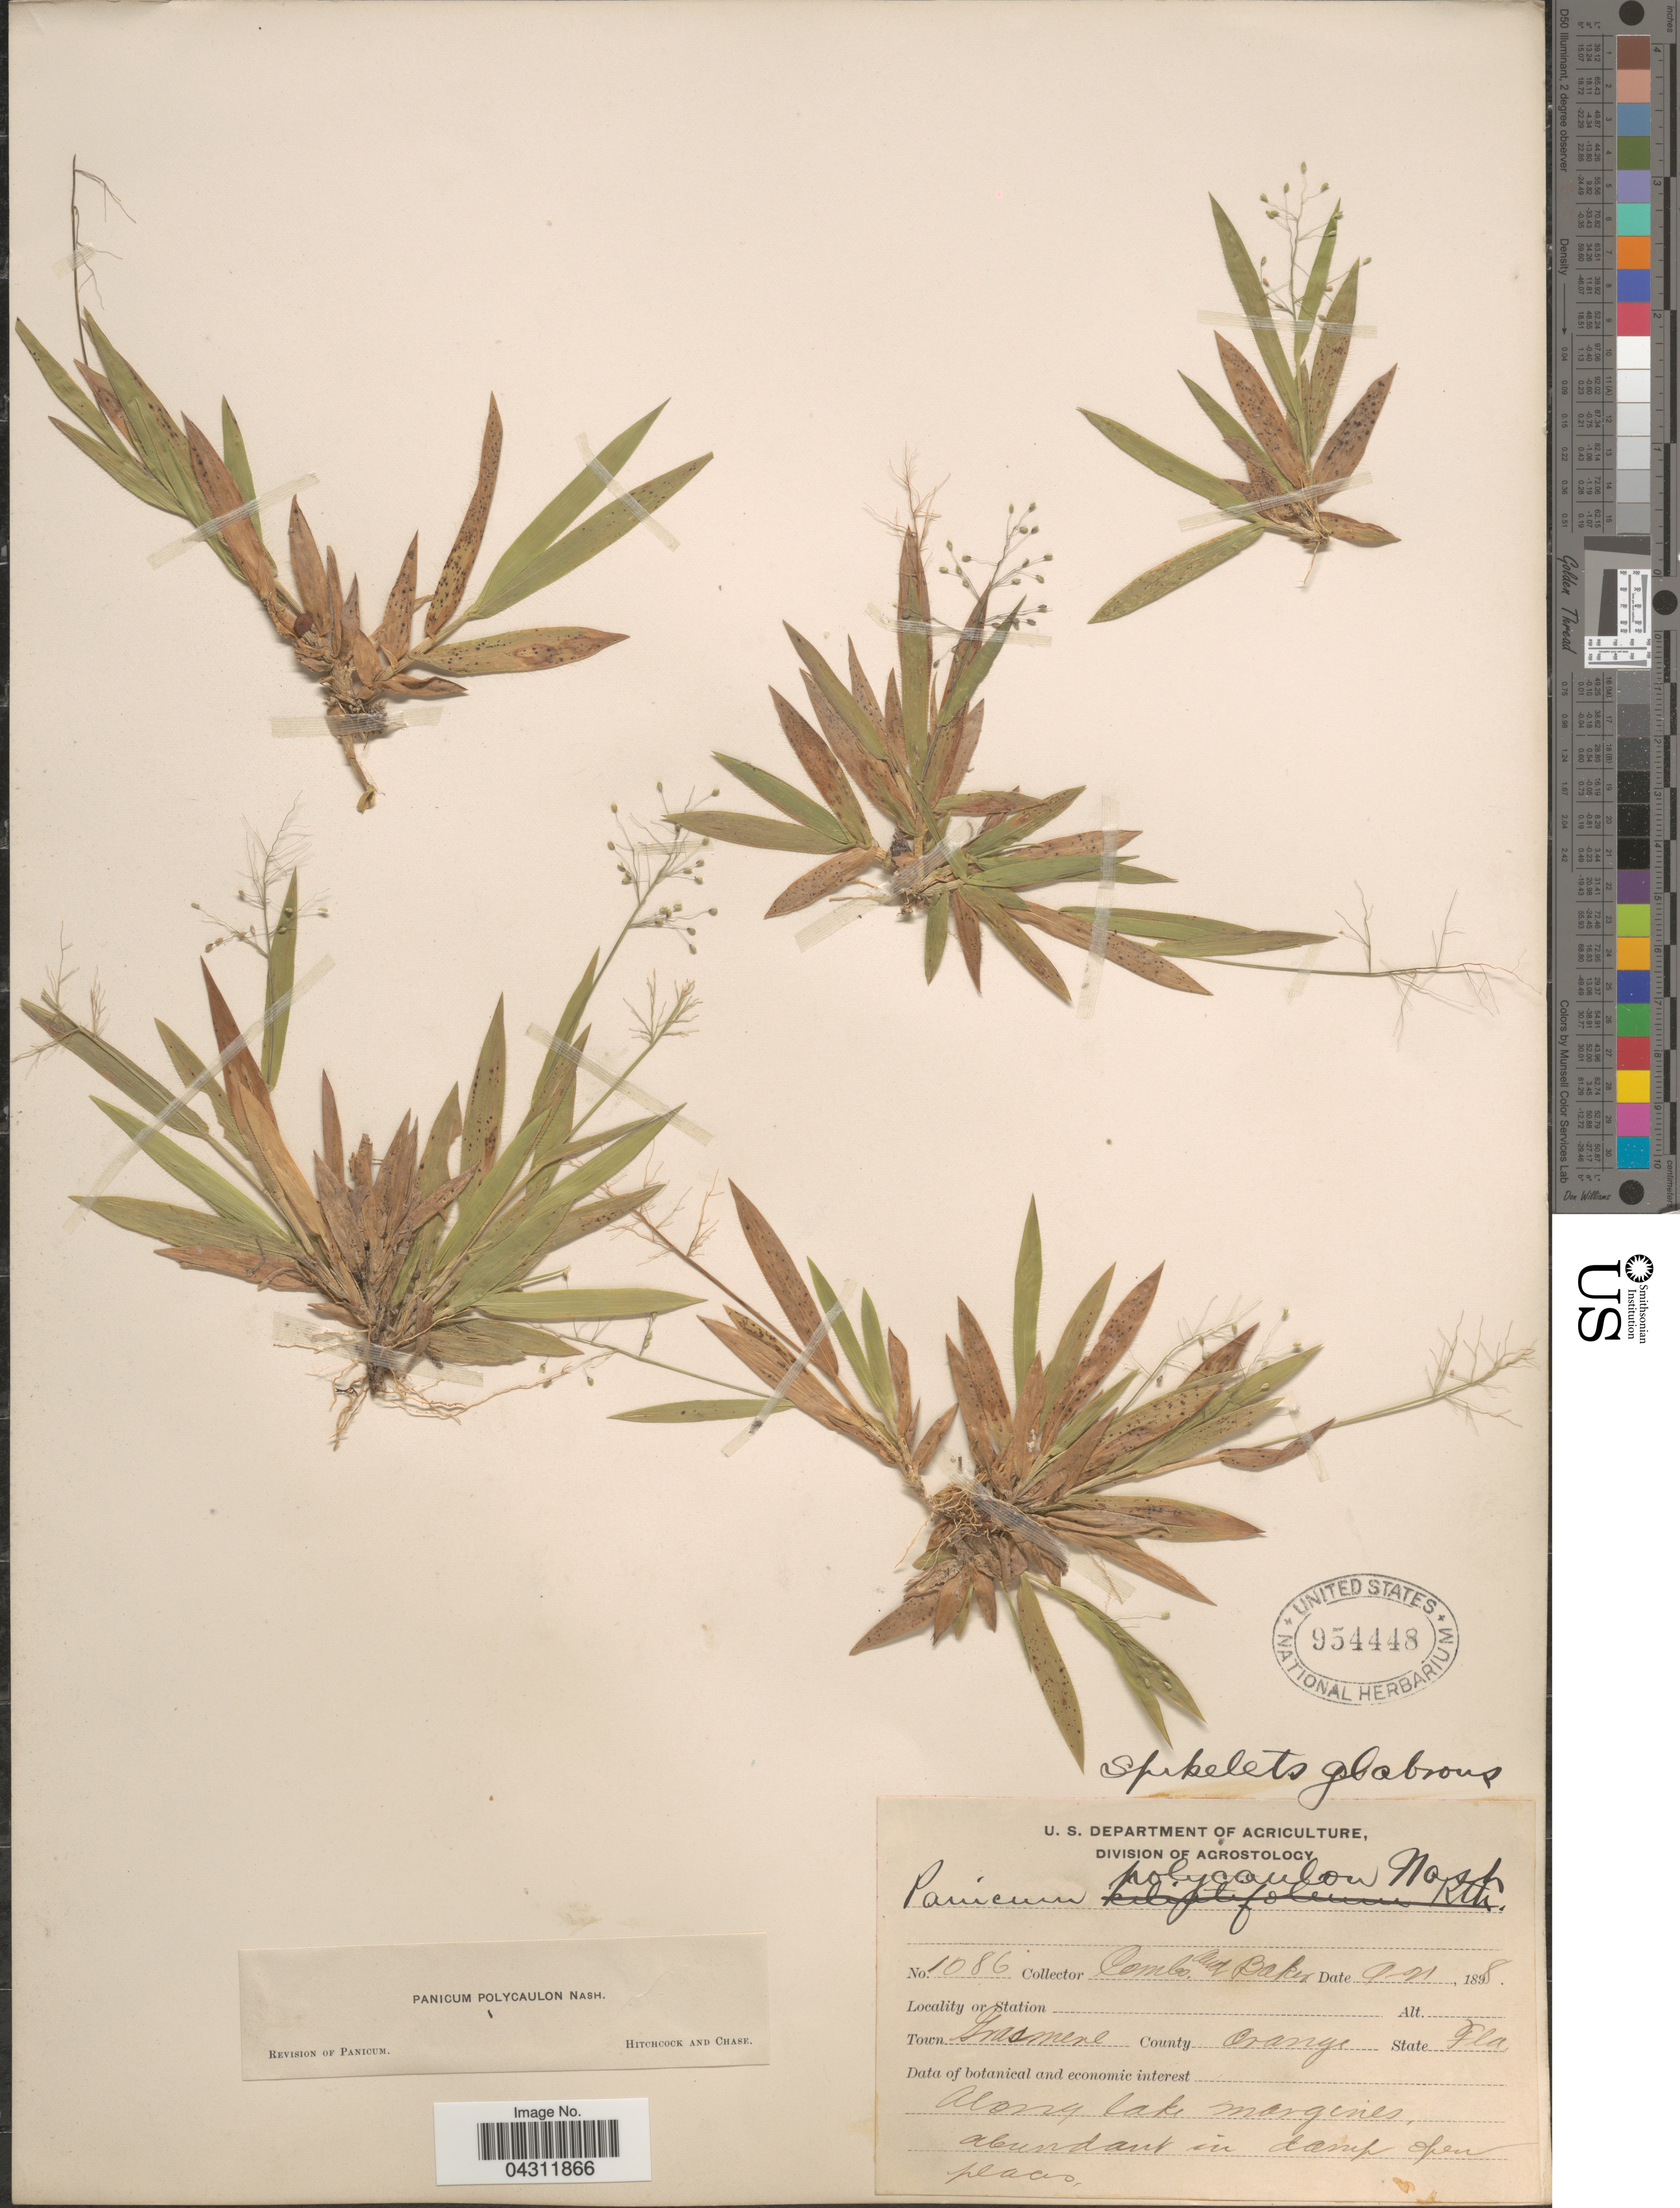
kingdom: Plantae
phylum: Tracheophyta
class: Liliopsida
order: Poales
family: Poaceae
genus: Dichanthelium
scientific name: Dichanthelium strigosum var. glabrescens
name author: (Griseb.) Freckmann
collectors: -. Combs & -- Baker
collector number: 1086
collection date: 1898-09-21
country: United States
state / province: Florida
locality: Town Grasmere. County Orange.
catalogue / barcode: US 954448